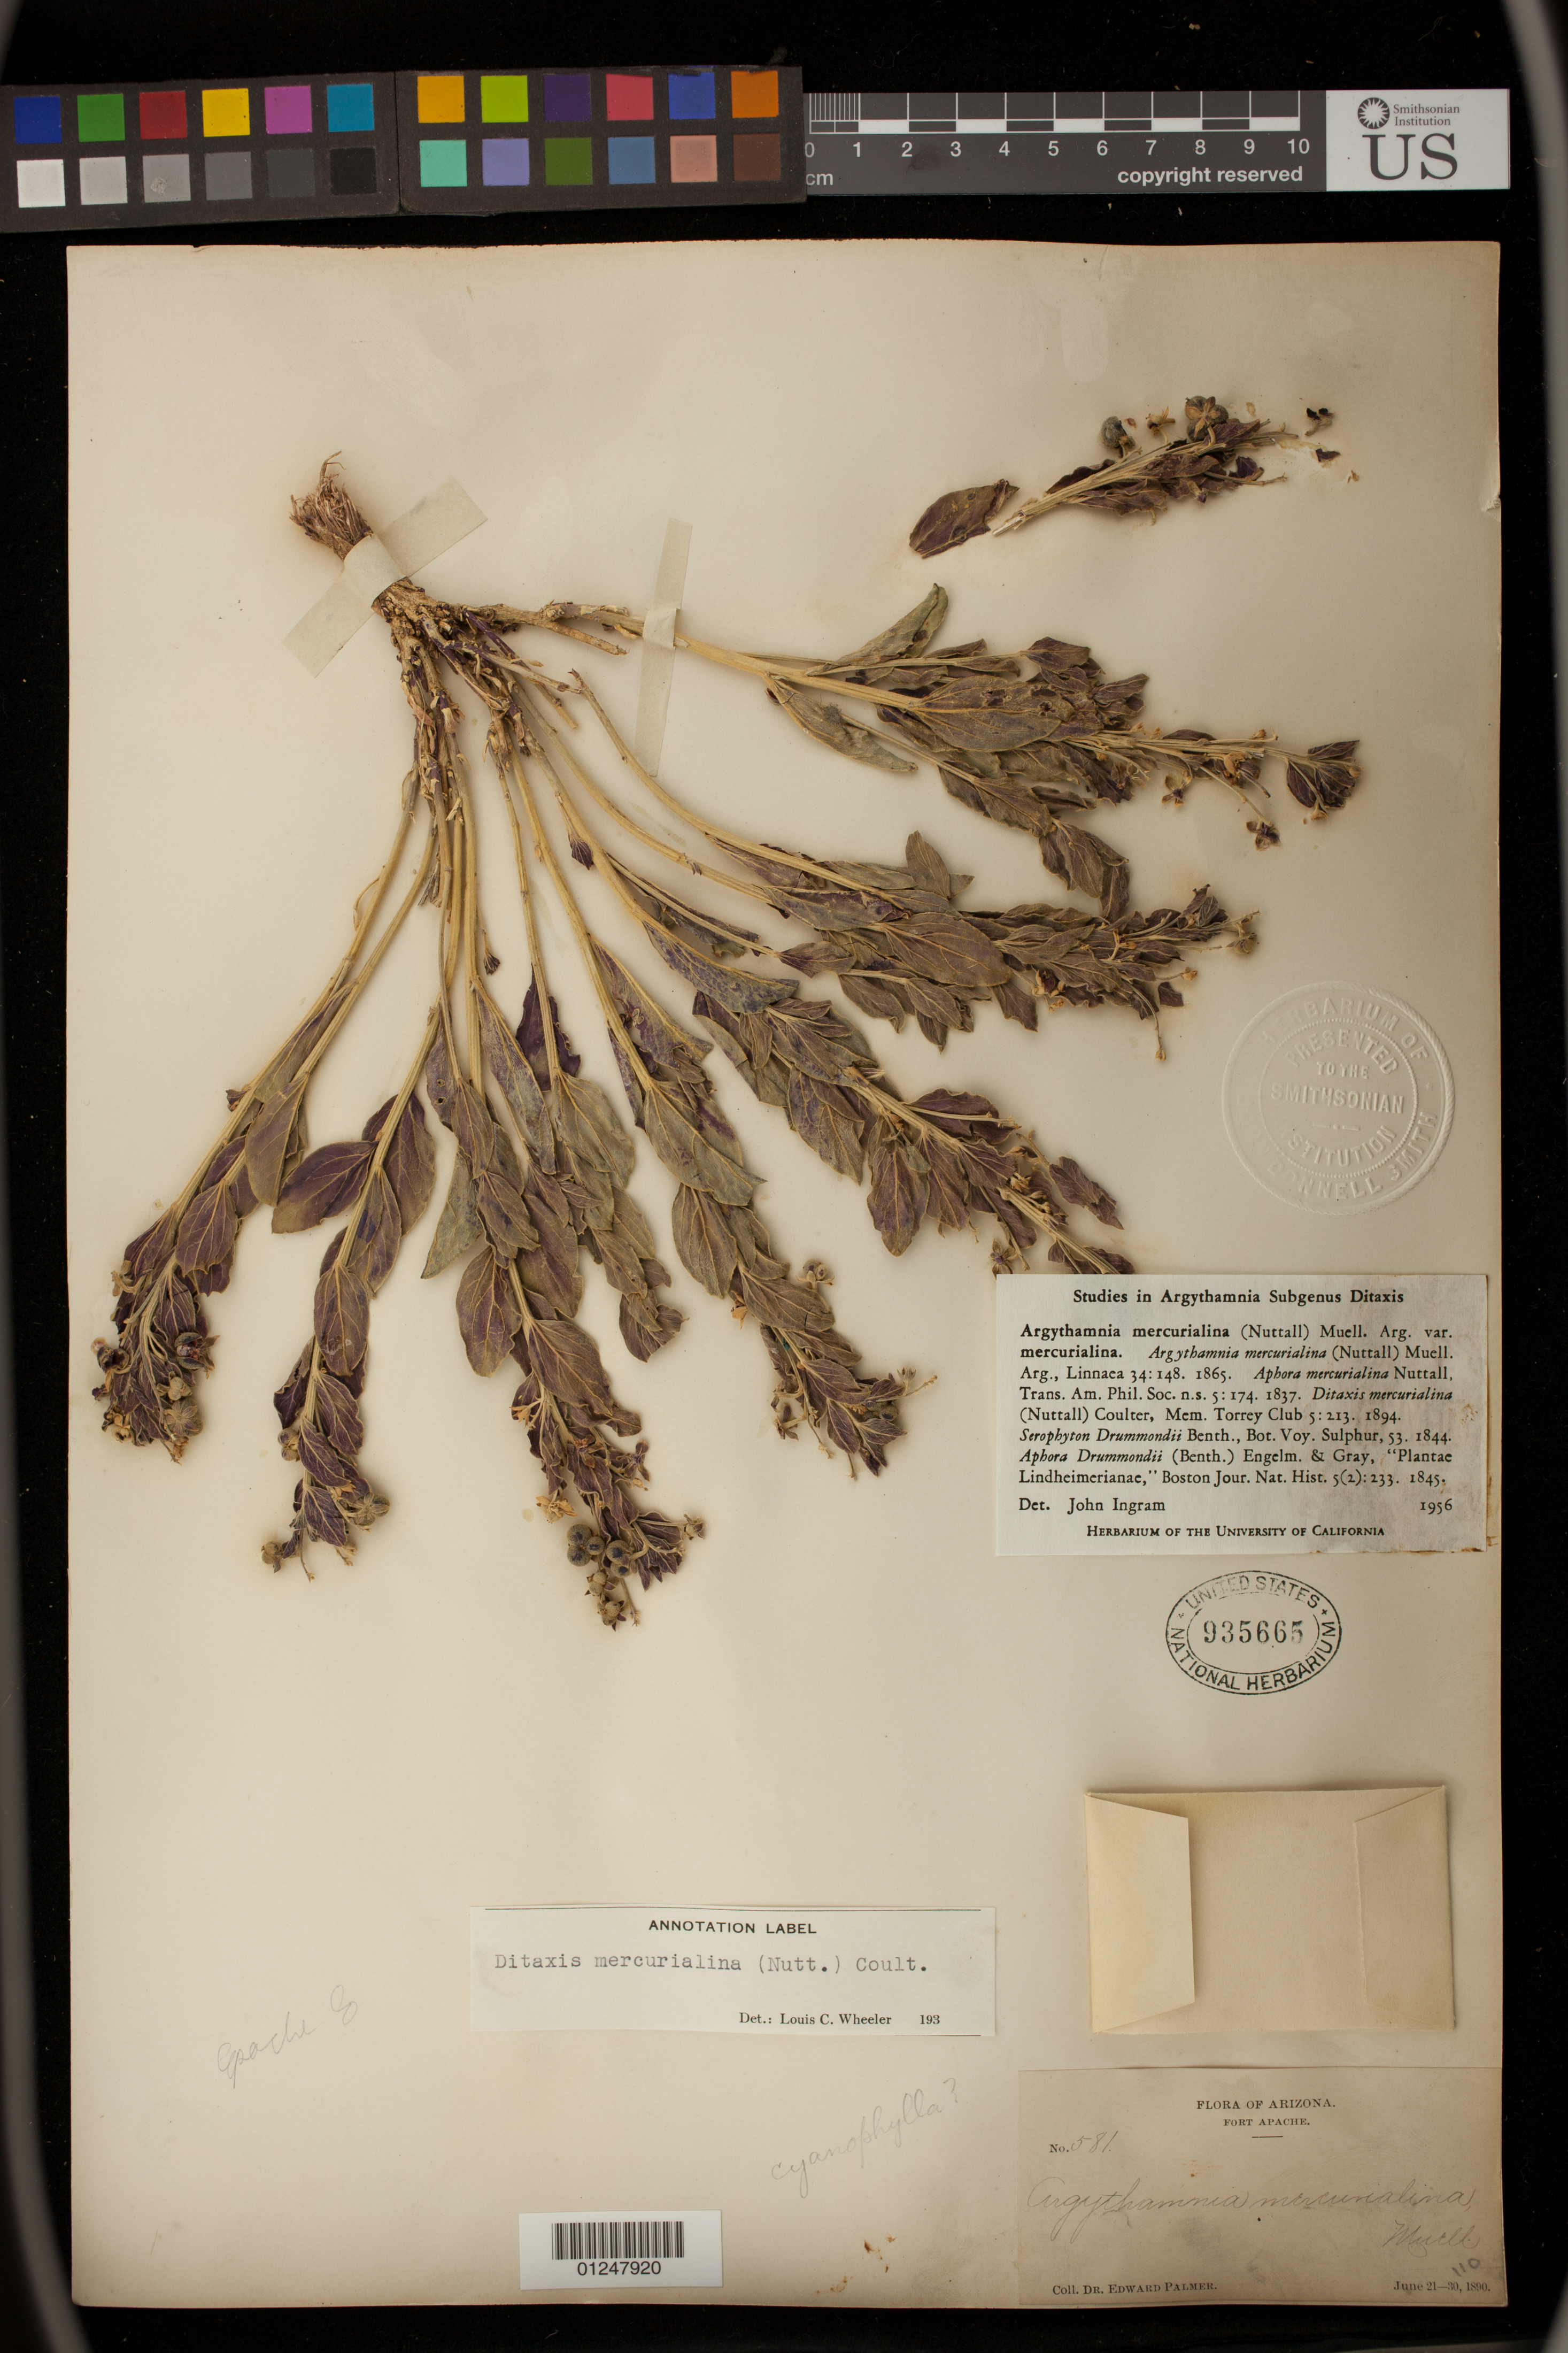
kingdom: Plantae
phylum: Tracheophyta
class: Magnoliopsida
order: Malpighiales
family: Euphorbiaceae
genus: Argythamnia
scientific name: Argythamnia mercurialina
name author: (Nutt.) Müll. Arg.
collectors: E. Palmer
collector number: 581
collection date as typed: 21 Jun 1890 to 30 Jun 1890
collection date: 1890-06-21/1890-06-30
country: United States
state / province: Arizona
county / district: Navajo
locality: Fort Apache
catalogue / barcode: US 935665